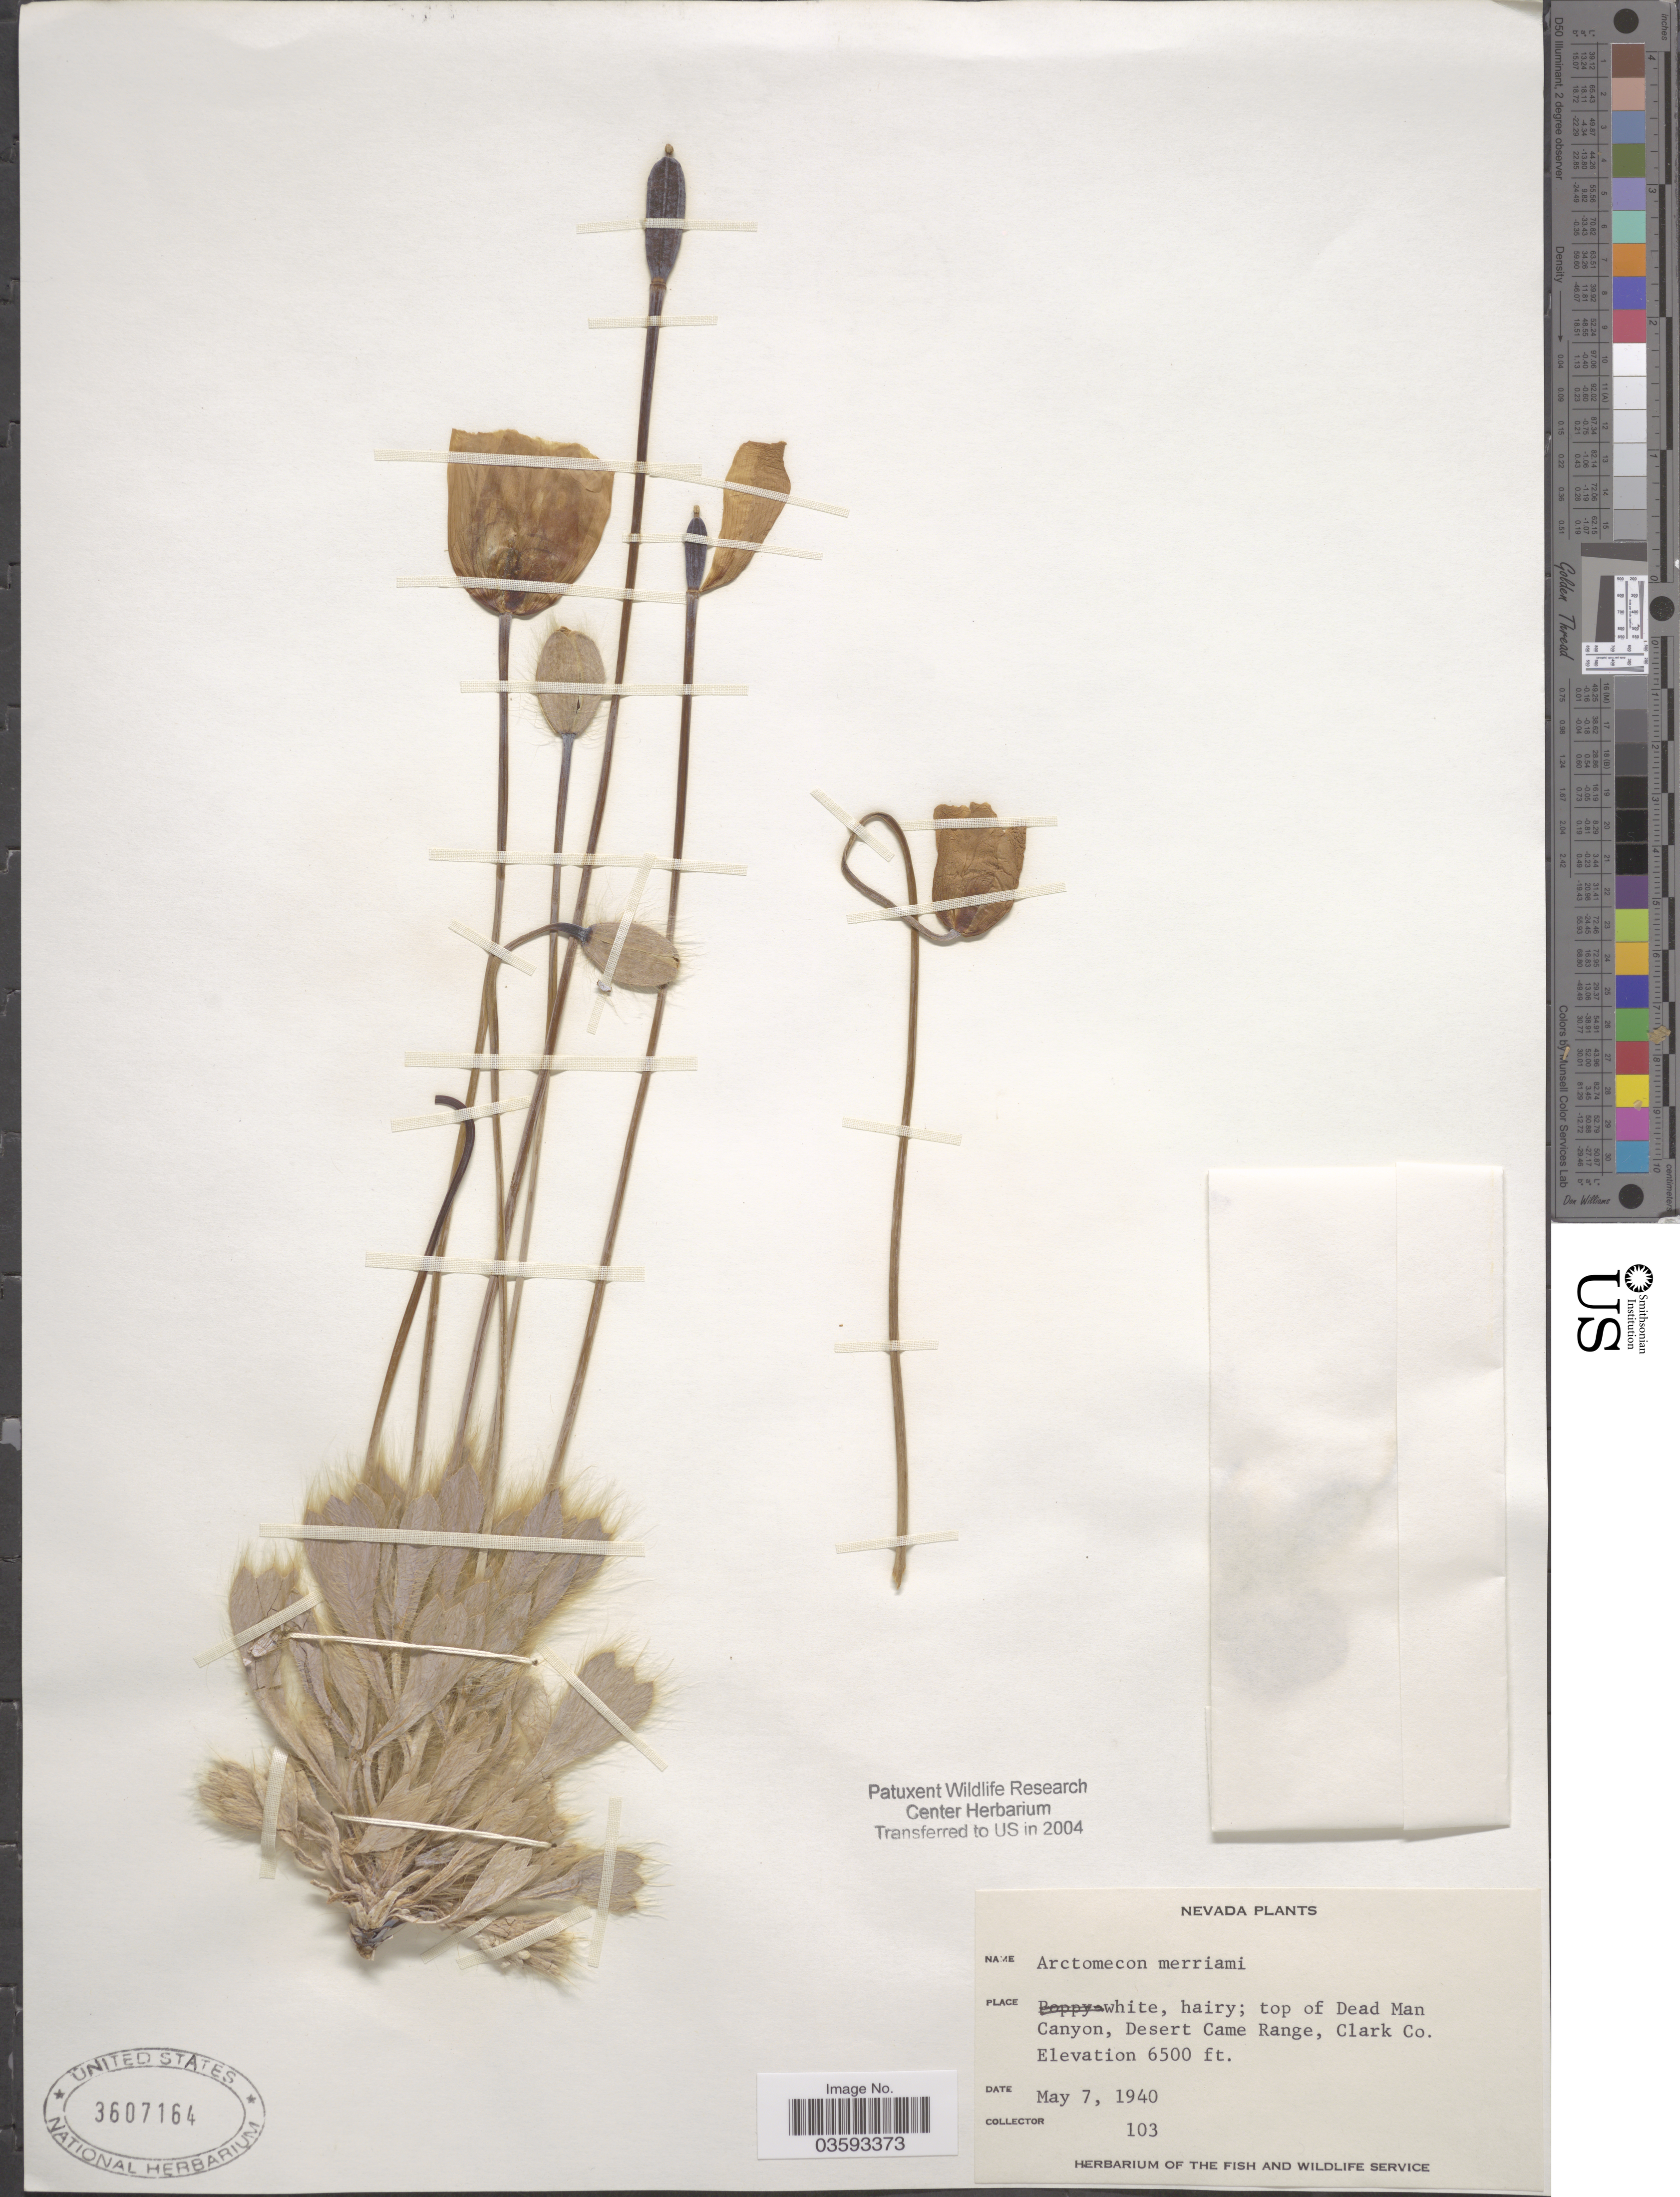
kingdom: Plantae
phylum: Tracheophyta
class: Magnoliopsida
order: Ranunculales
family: Papaveraceae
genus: Arctomecon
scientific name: Arctomecon merriamii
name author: Coville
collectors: Ex herb. Fish and Wildlife Service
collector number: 103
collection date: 1940-05-07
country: United States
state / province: Nevada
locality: Top of Dead Man Canyon, Desert Came Range, Clark Co.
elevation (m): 1981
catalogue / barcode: US 3607164